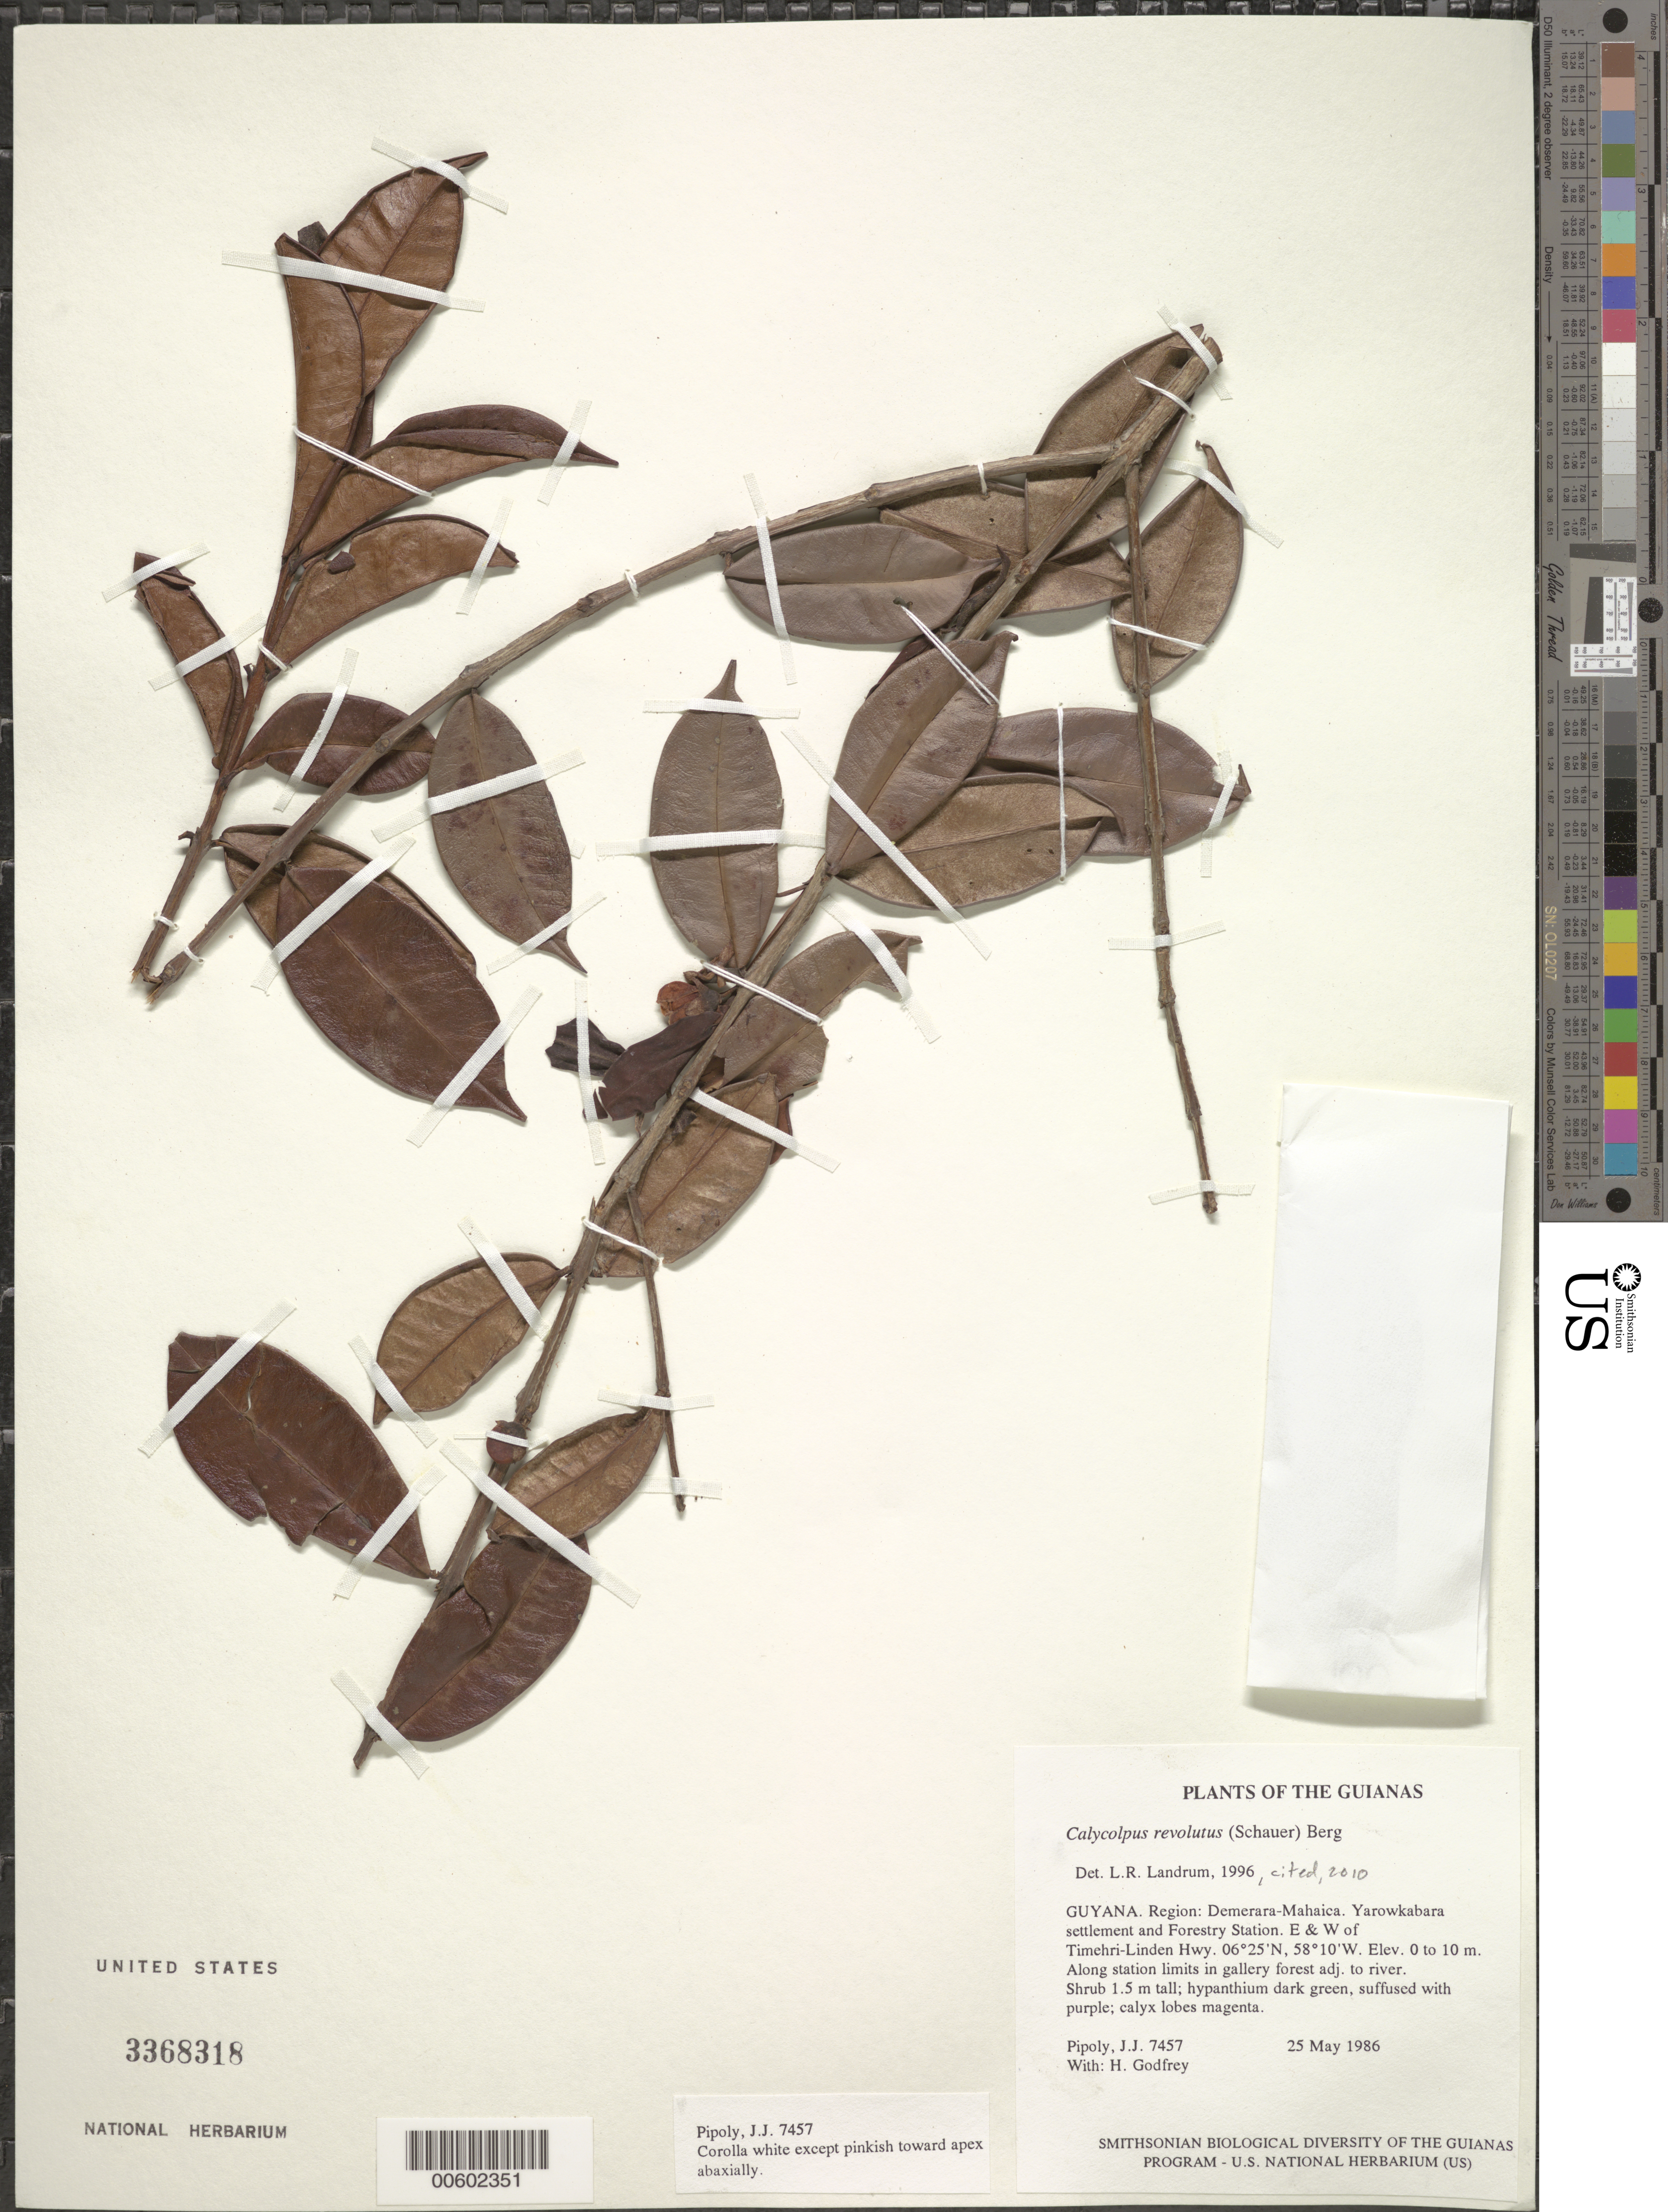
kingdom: Plantae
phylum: Tracheophyta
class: Magnoliopsida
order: Myrtales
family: Myrtaceae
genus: Calycolpus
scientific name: Calycolpus revolutus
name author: (Schauer) O. Berg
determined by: Landrum, L. R.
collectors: J. J. Pipoly & H. Godfrey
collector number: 7457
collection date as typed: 25 May 1986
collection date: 1986-05-25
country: Guyana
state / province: Demerara-Mahaica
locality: Yarowkabra settlement and Forestry Station. E & W of Timehri-Linden Hwy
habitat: Along station limits in gallery forest adj. to river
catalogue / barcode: US 3368318